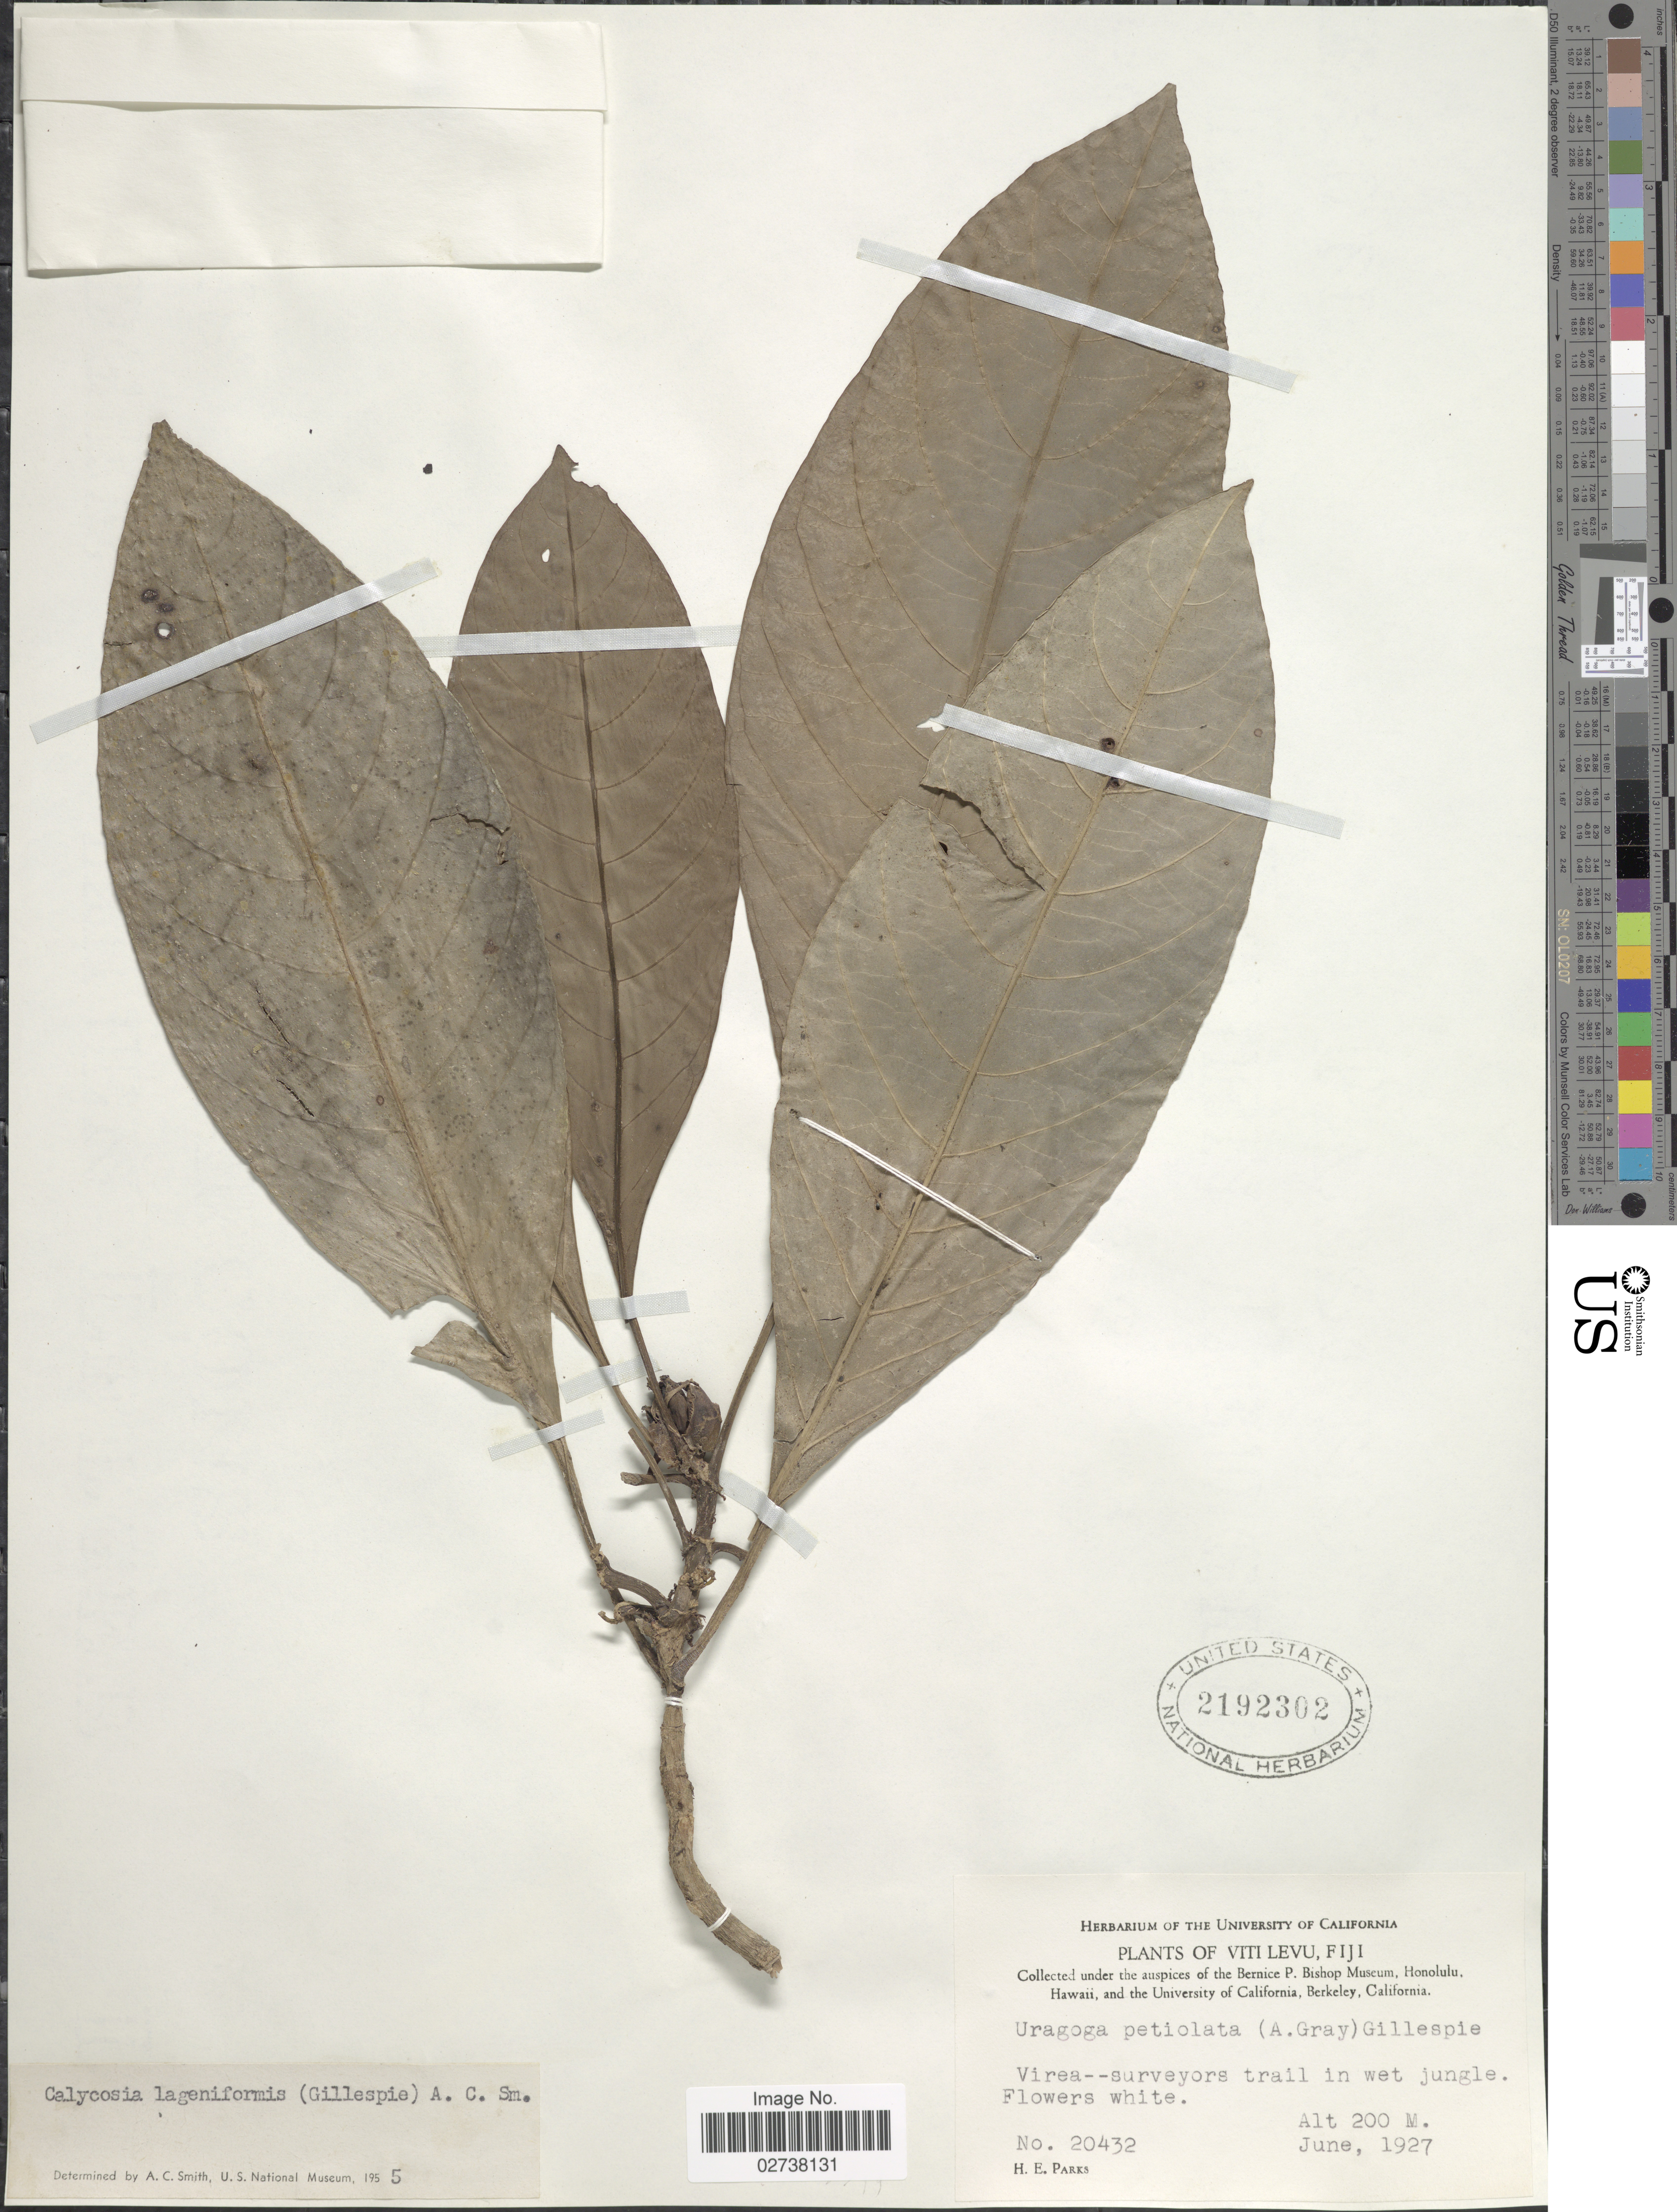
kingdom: Plantae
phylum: Tracheophyta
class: Magnoliopsida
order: Gentianales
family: Rubiaceae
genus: Calycosia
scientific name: Calycosia lageniformis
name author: (Gillespie) A.C. Sm.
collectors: H. E. Parks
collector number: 20432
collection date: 1927-06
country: Fiji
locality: Viti Levu: Virea, surveyors, trail in wet jungle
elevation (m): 200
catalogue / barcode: US 2192302